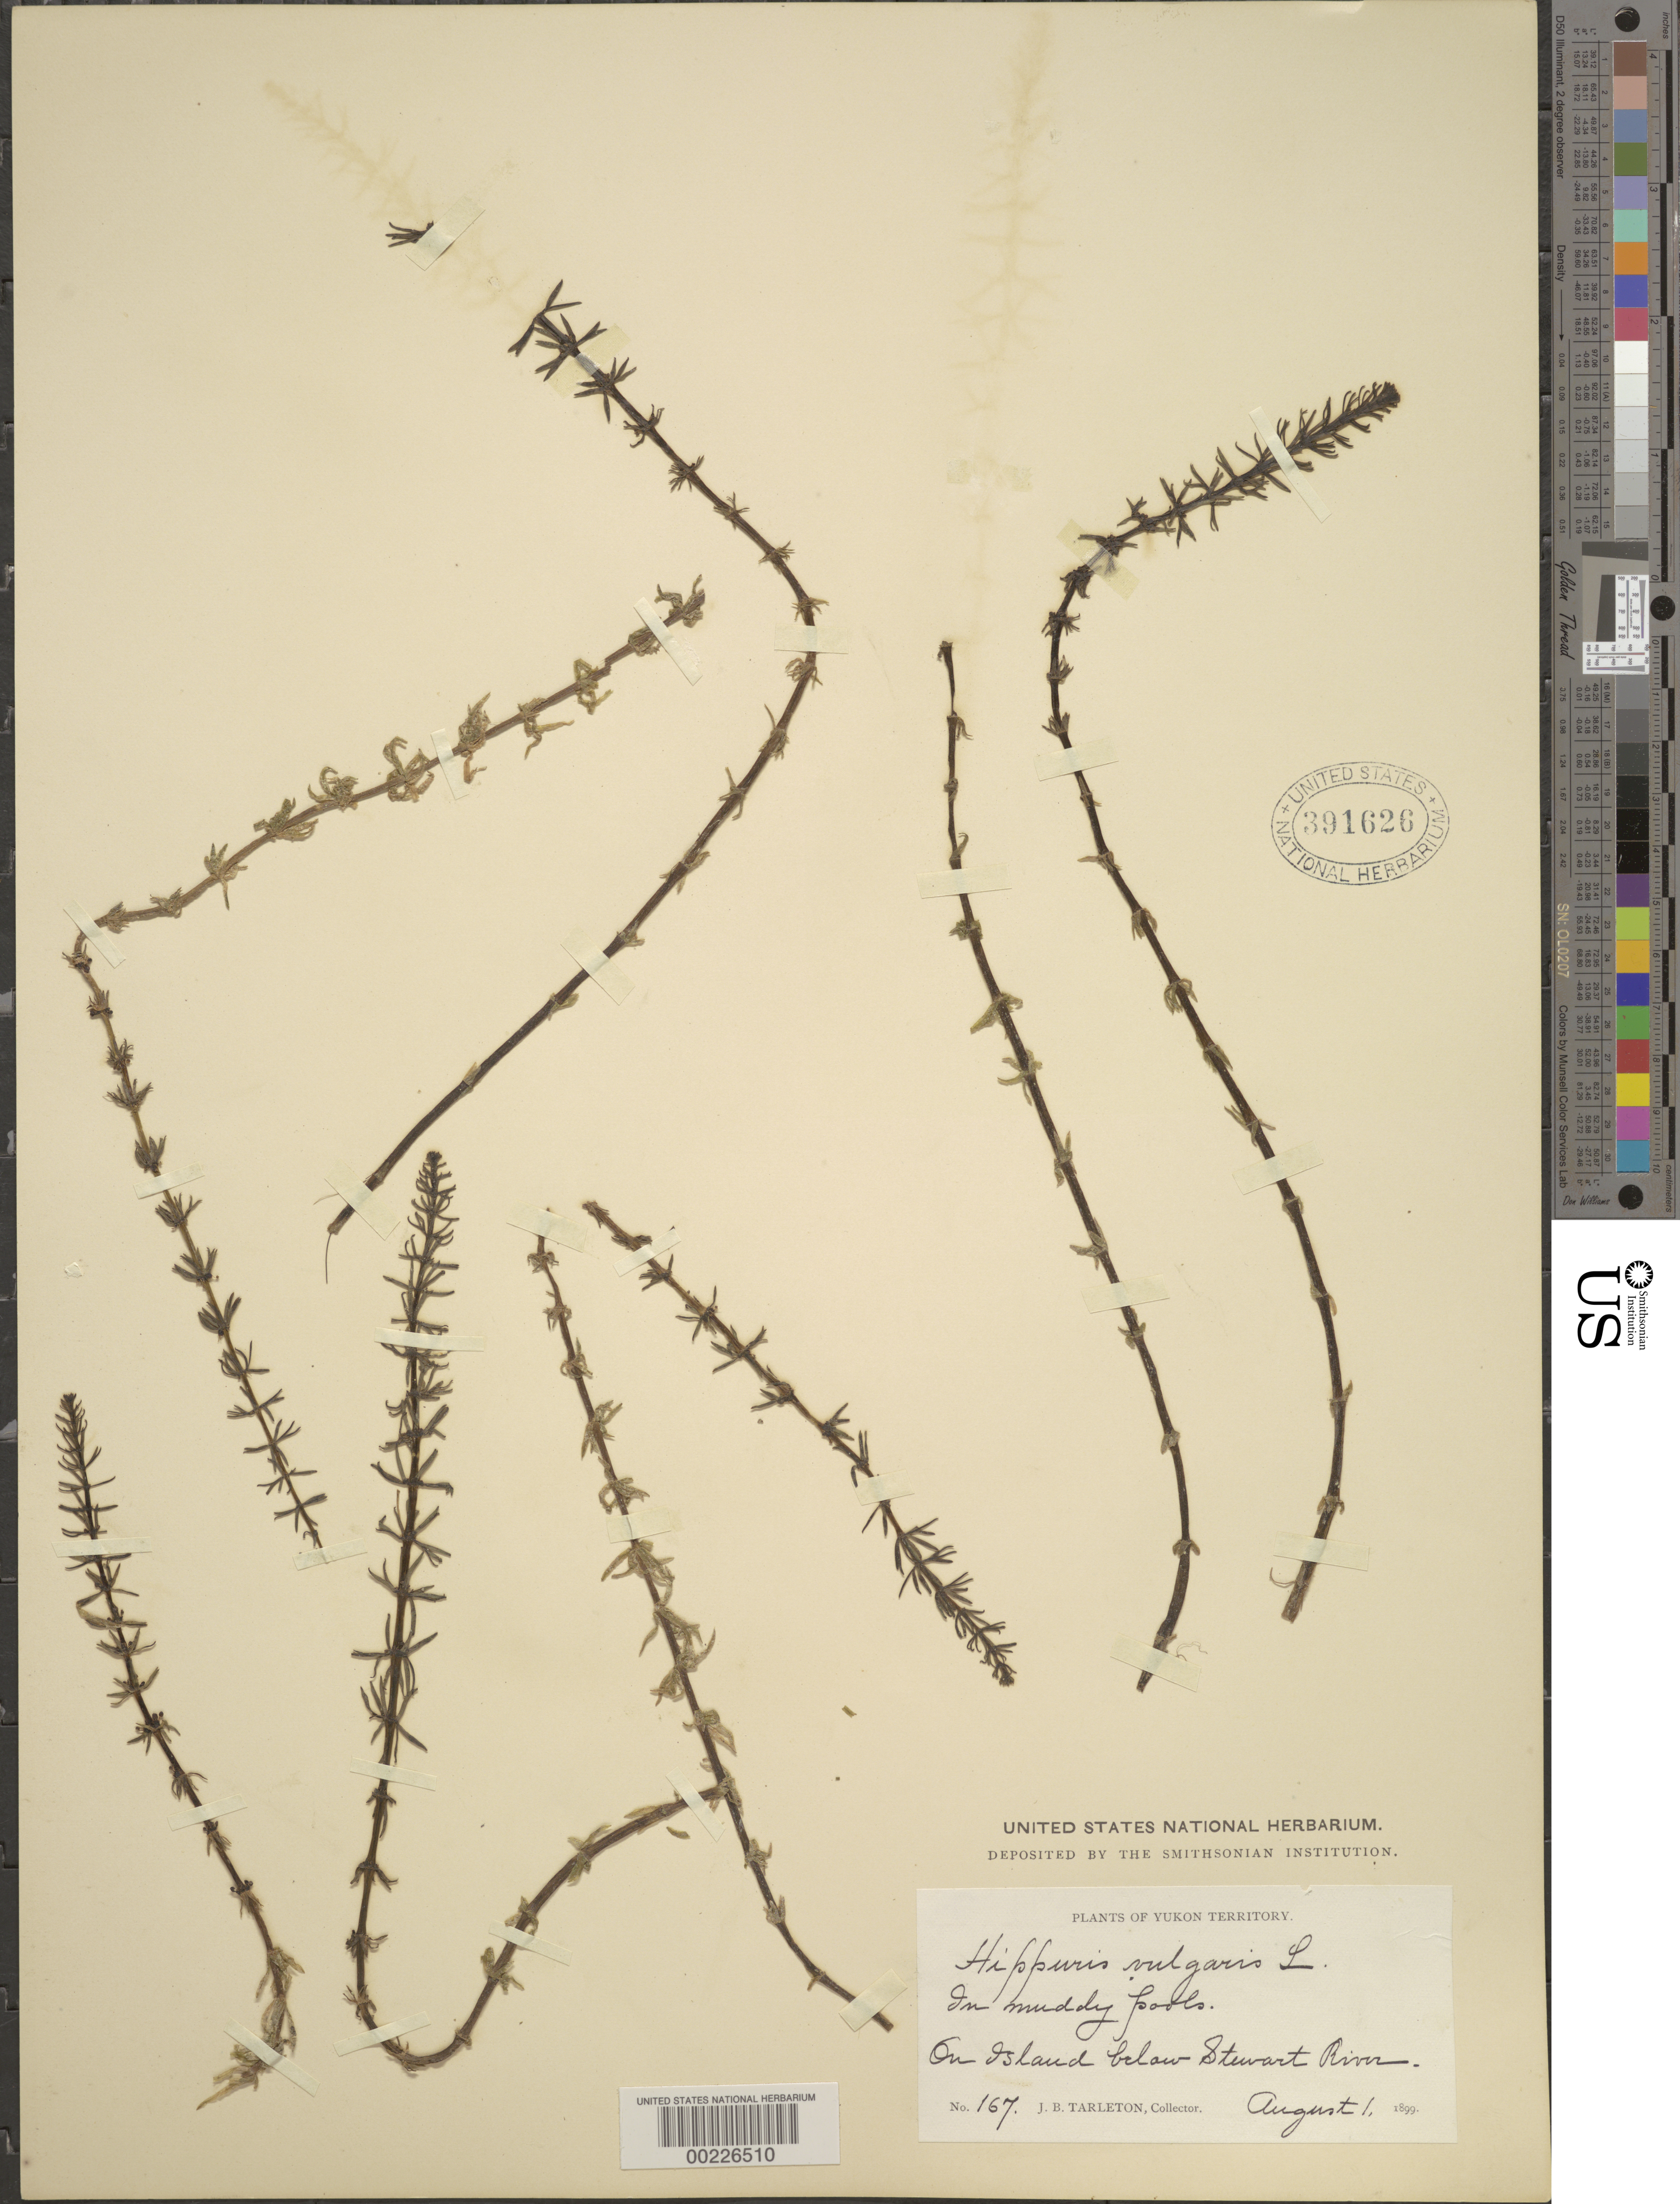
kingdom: Plantae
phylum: Tracheophyta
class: Magnoliopsida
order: Lamiales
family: Plantaginaceae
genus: Hippuris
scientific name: Hippuris vulgaris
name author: L.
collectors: J. Tarleton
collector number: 167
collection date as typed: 01 Aug 1899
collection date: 1899-08-01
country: Canada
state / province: Yukon Territory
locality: On island below stewart river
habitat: In muddy pools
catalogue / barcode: US 391626